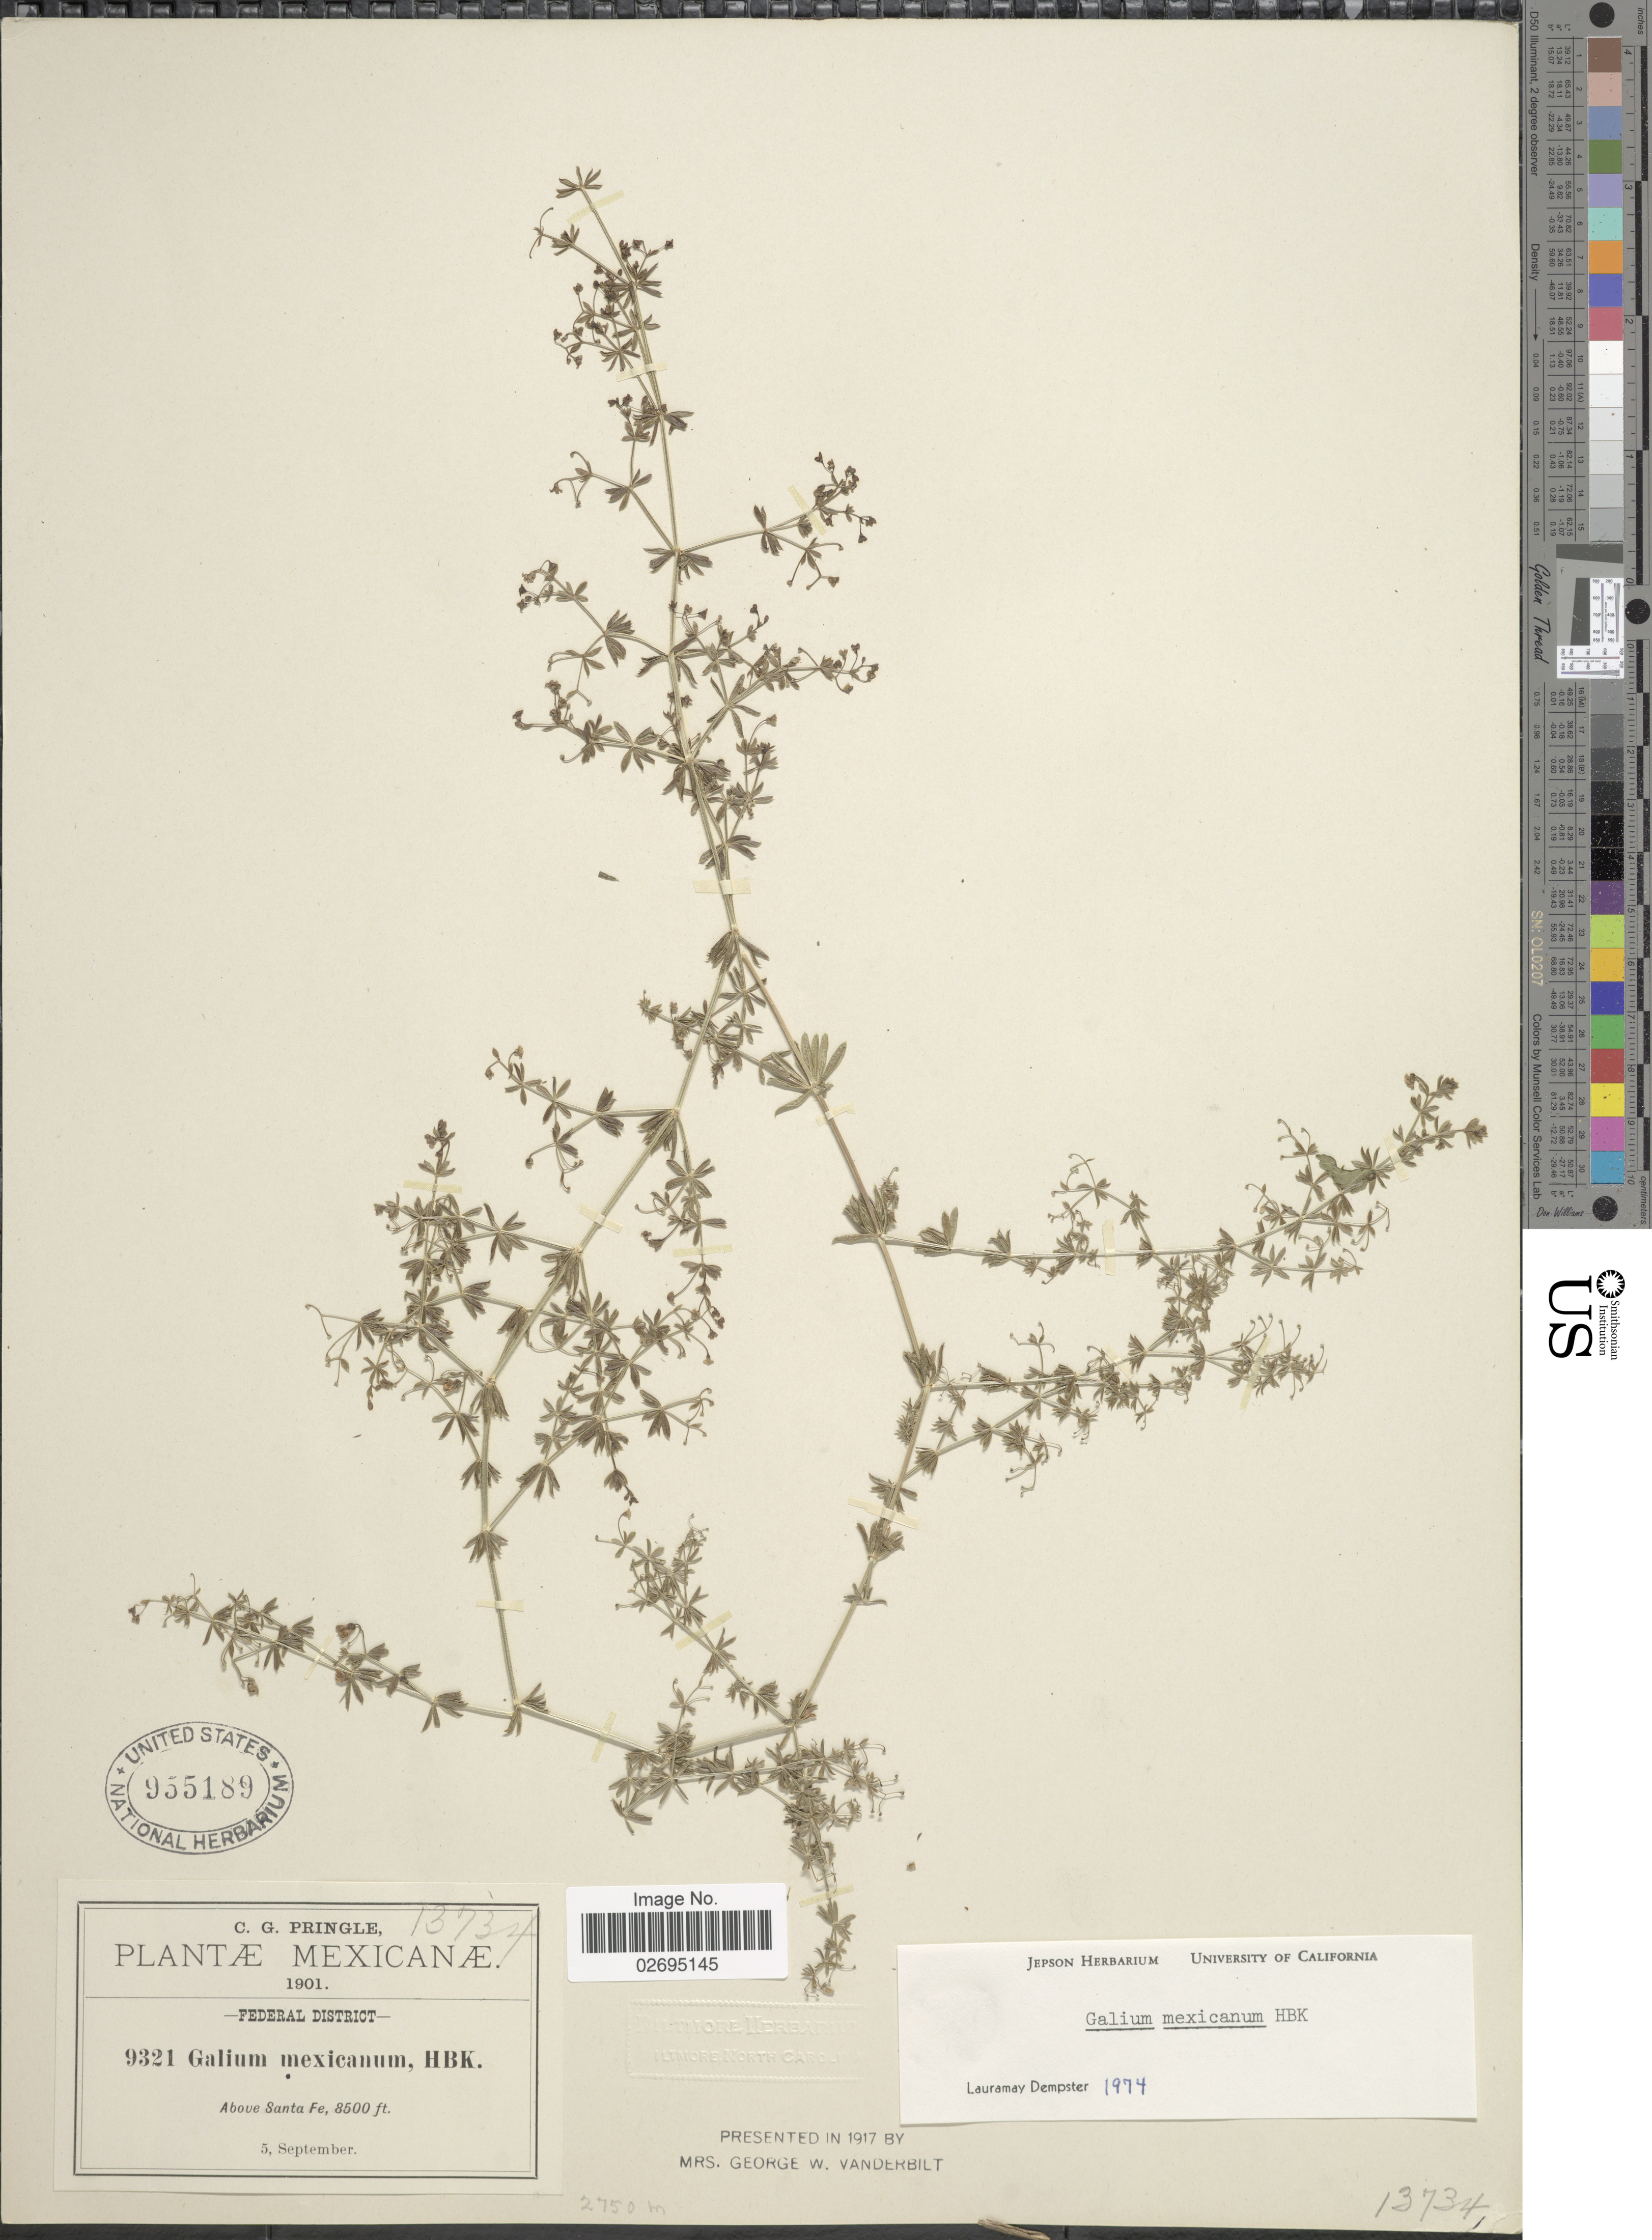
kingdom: Plantae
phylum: Tracheophyta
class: Magnoliopsida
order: Gentianales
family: Rubiaceae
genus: Galium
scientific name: Galium mexicanum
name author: Kunth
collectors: C. G. Pringle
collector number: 9321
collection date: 1901-09-05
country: Mexico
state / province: Distrito Federal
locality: Above Santa Fe.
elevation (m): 2591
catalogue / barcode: US 955189